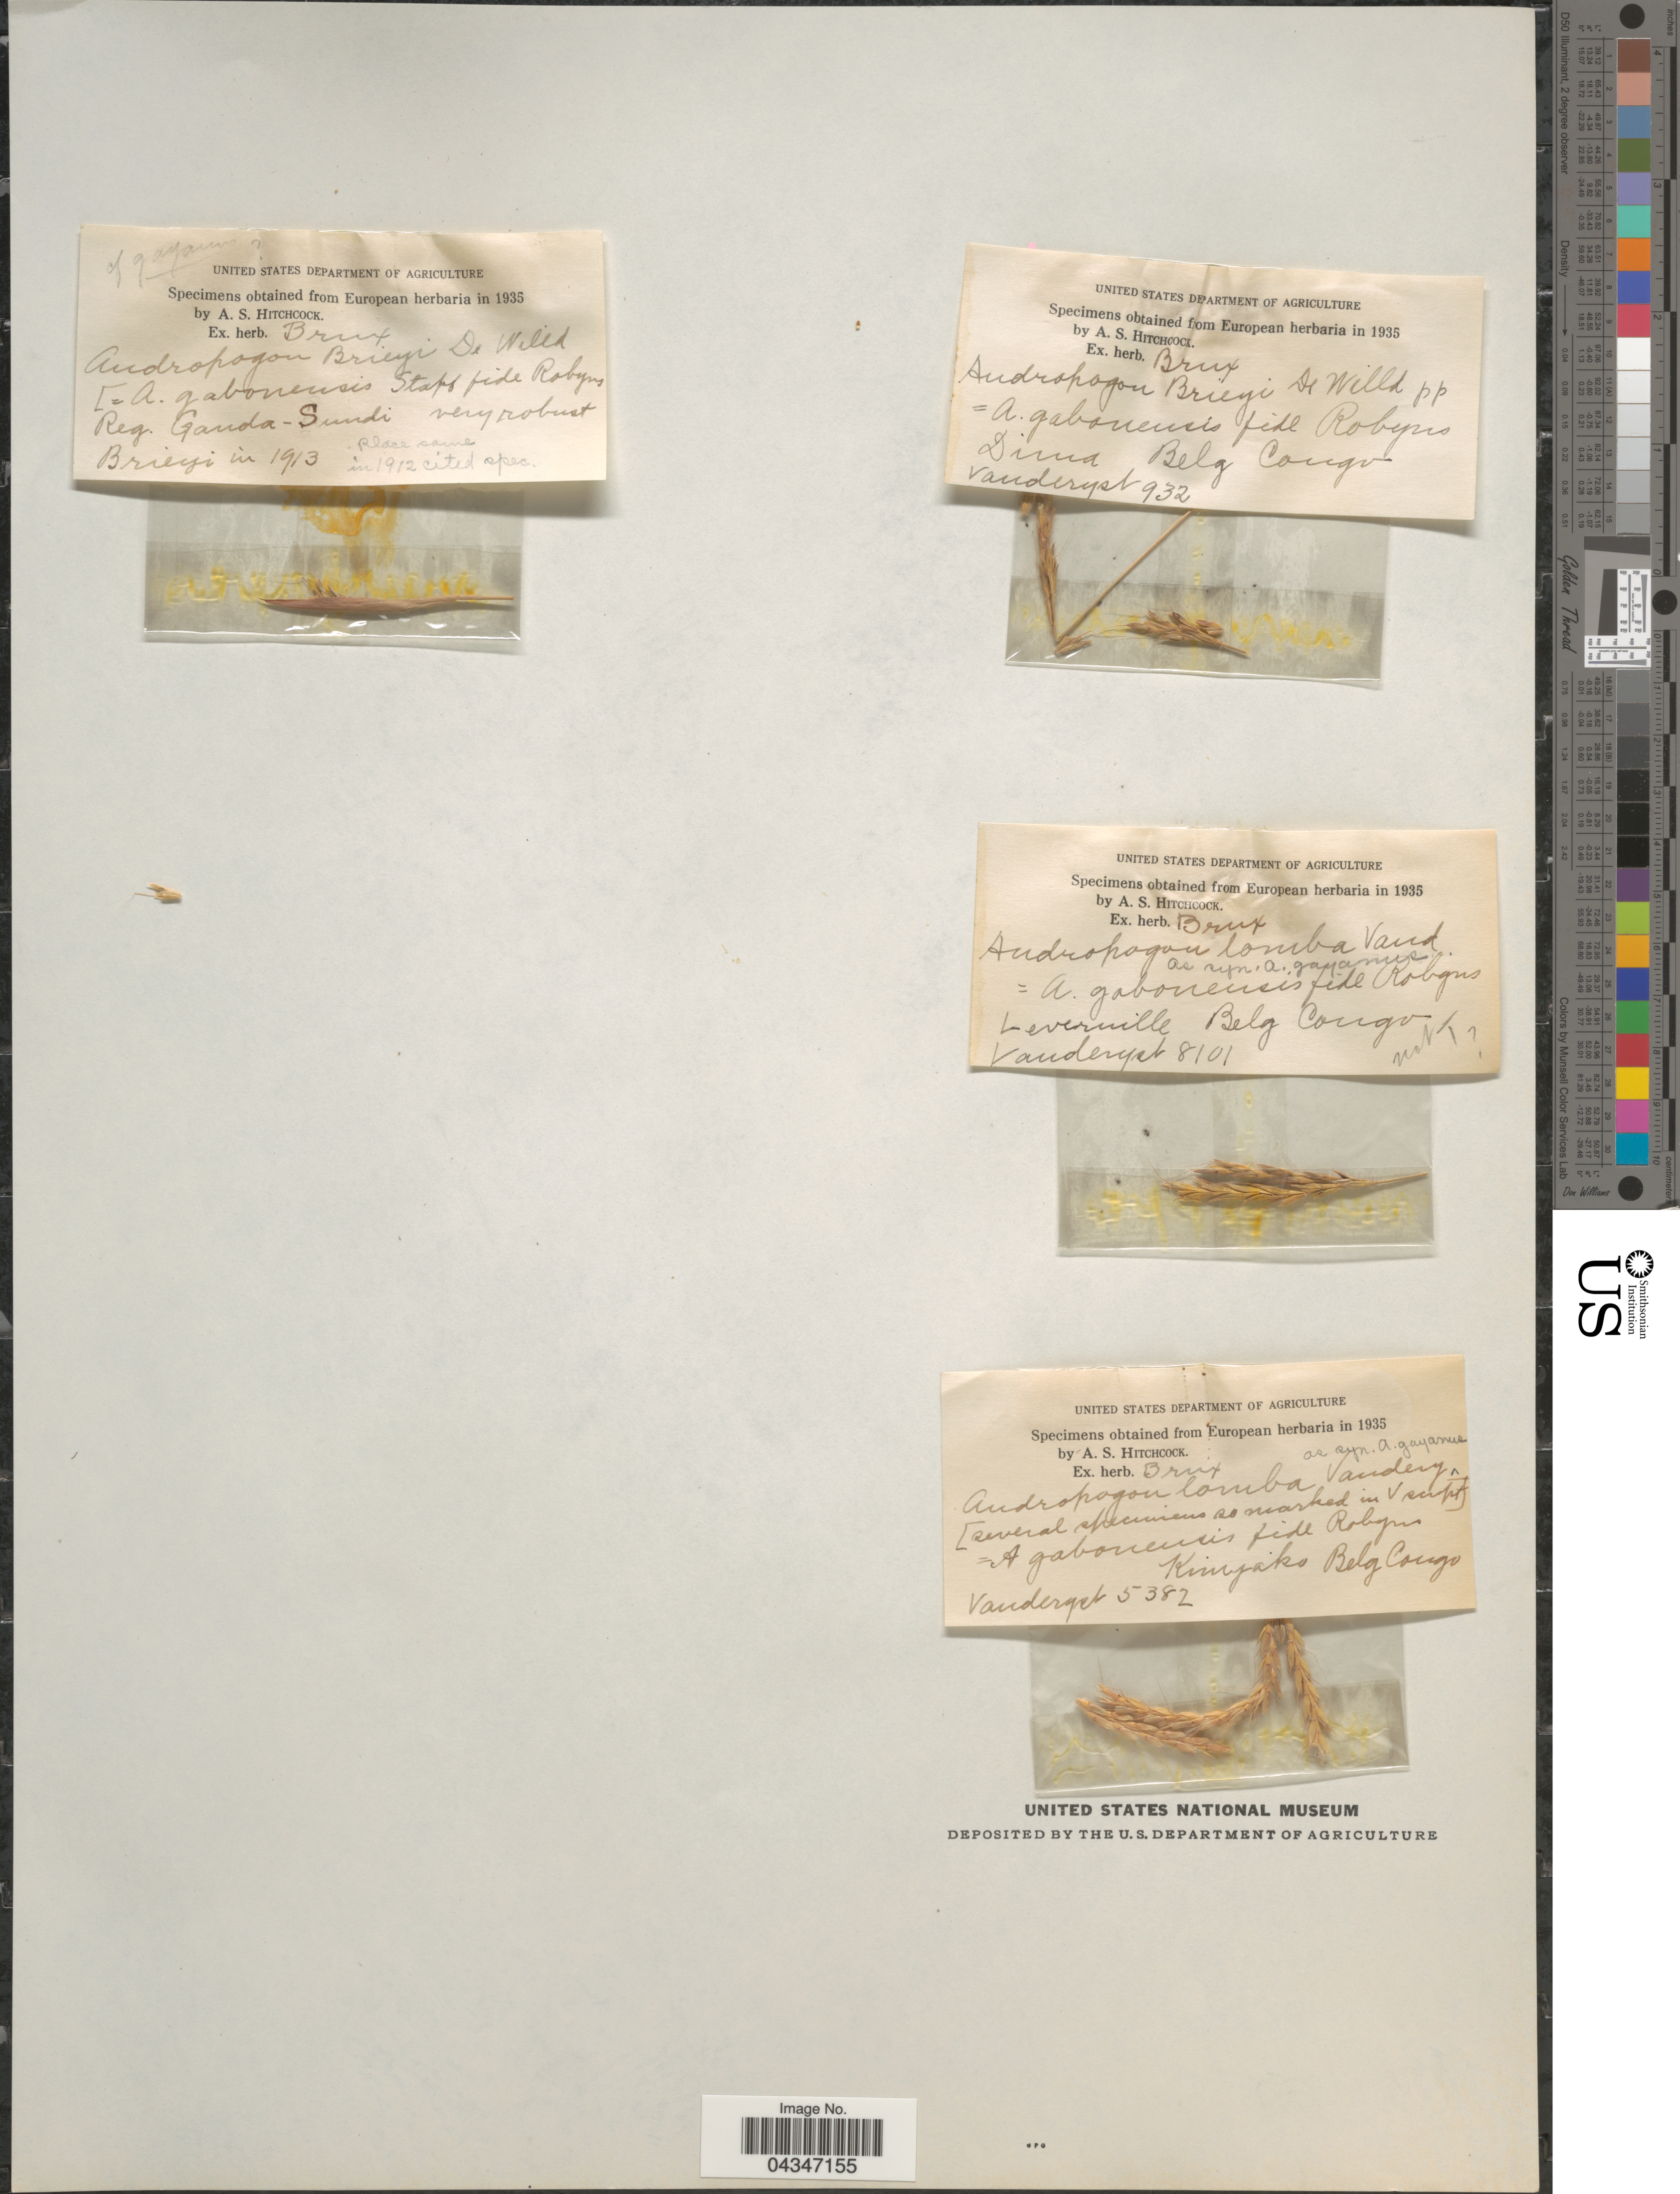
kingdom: Plantae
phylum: Tracheophyta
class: Liliopsida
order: Poales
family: Poaceae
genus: Andropogon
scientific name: Andropogon gayanus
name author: Kunth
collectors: Vanderyst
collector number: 932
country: Congo, Democratic Republic of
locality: Dima Belg Congo.